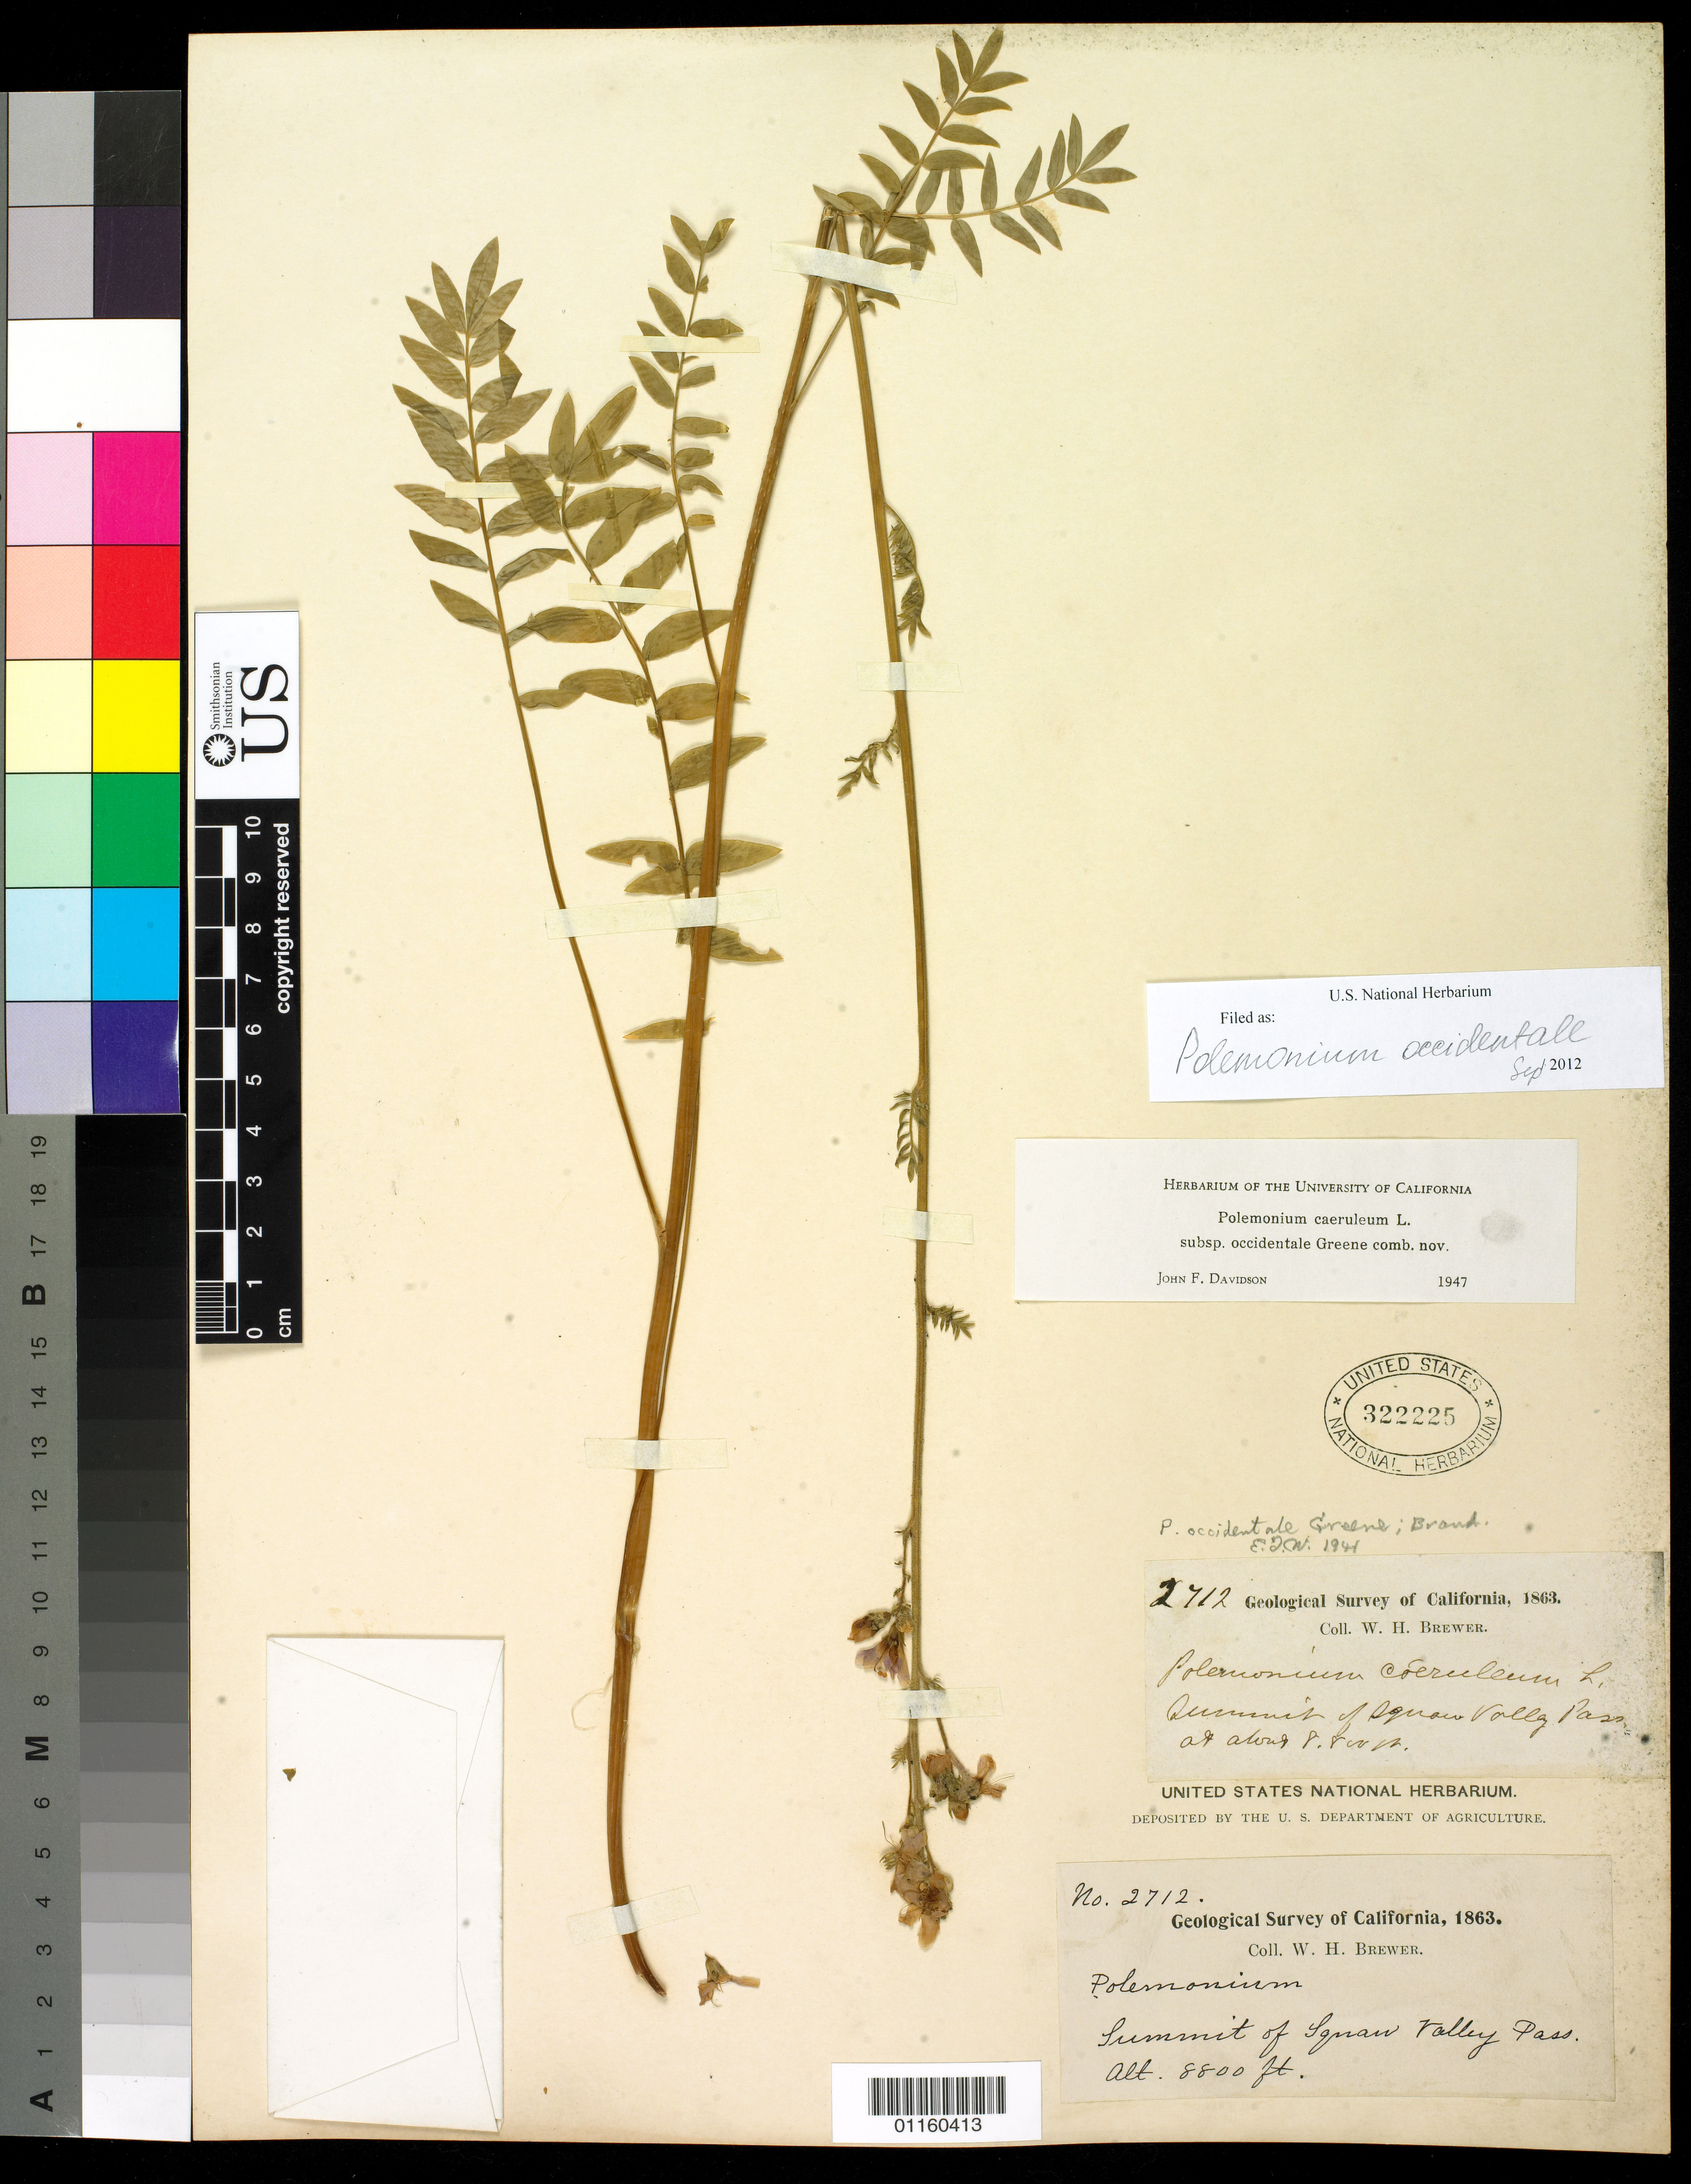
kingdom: Plantae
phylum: Tracheophyta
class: Magnoliopsida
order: Ericales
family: Polemoniaceae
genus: Polemonium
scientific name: Polemonium occidentale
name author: Greene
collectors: W. H. Brewer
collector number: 2712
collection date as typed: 1863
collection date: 1863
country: United States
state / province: California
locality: Sammit of Squaw Valley Pass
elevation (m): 2682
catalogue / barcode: US 322225